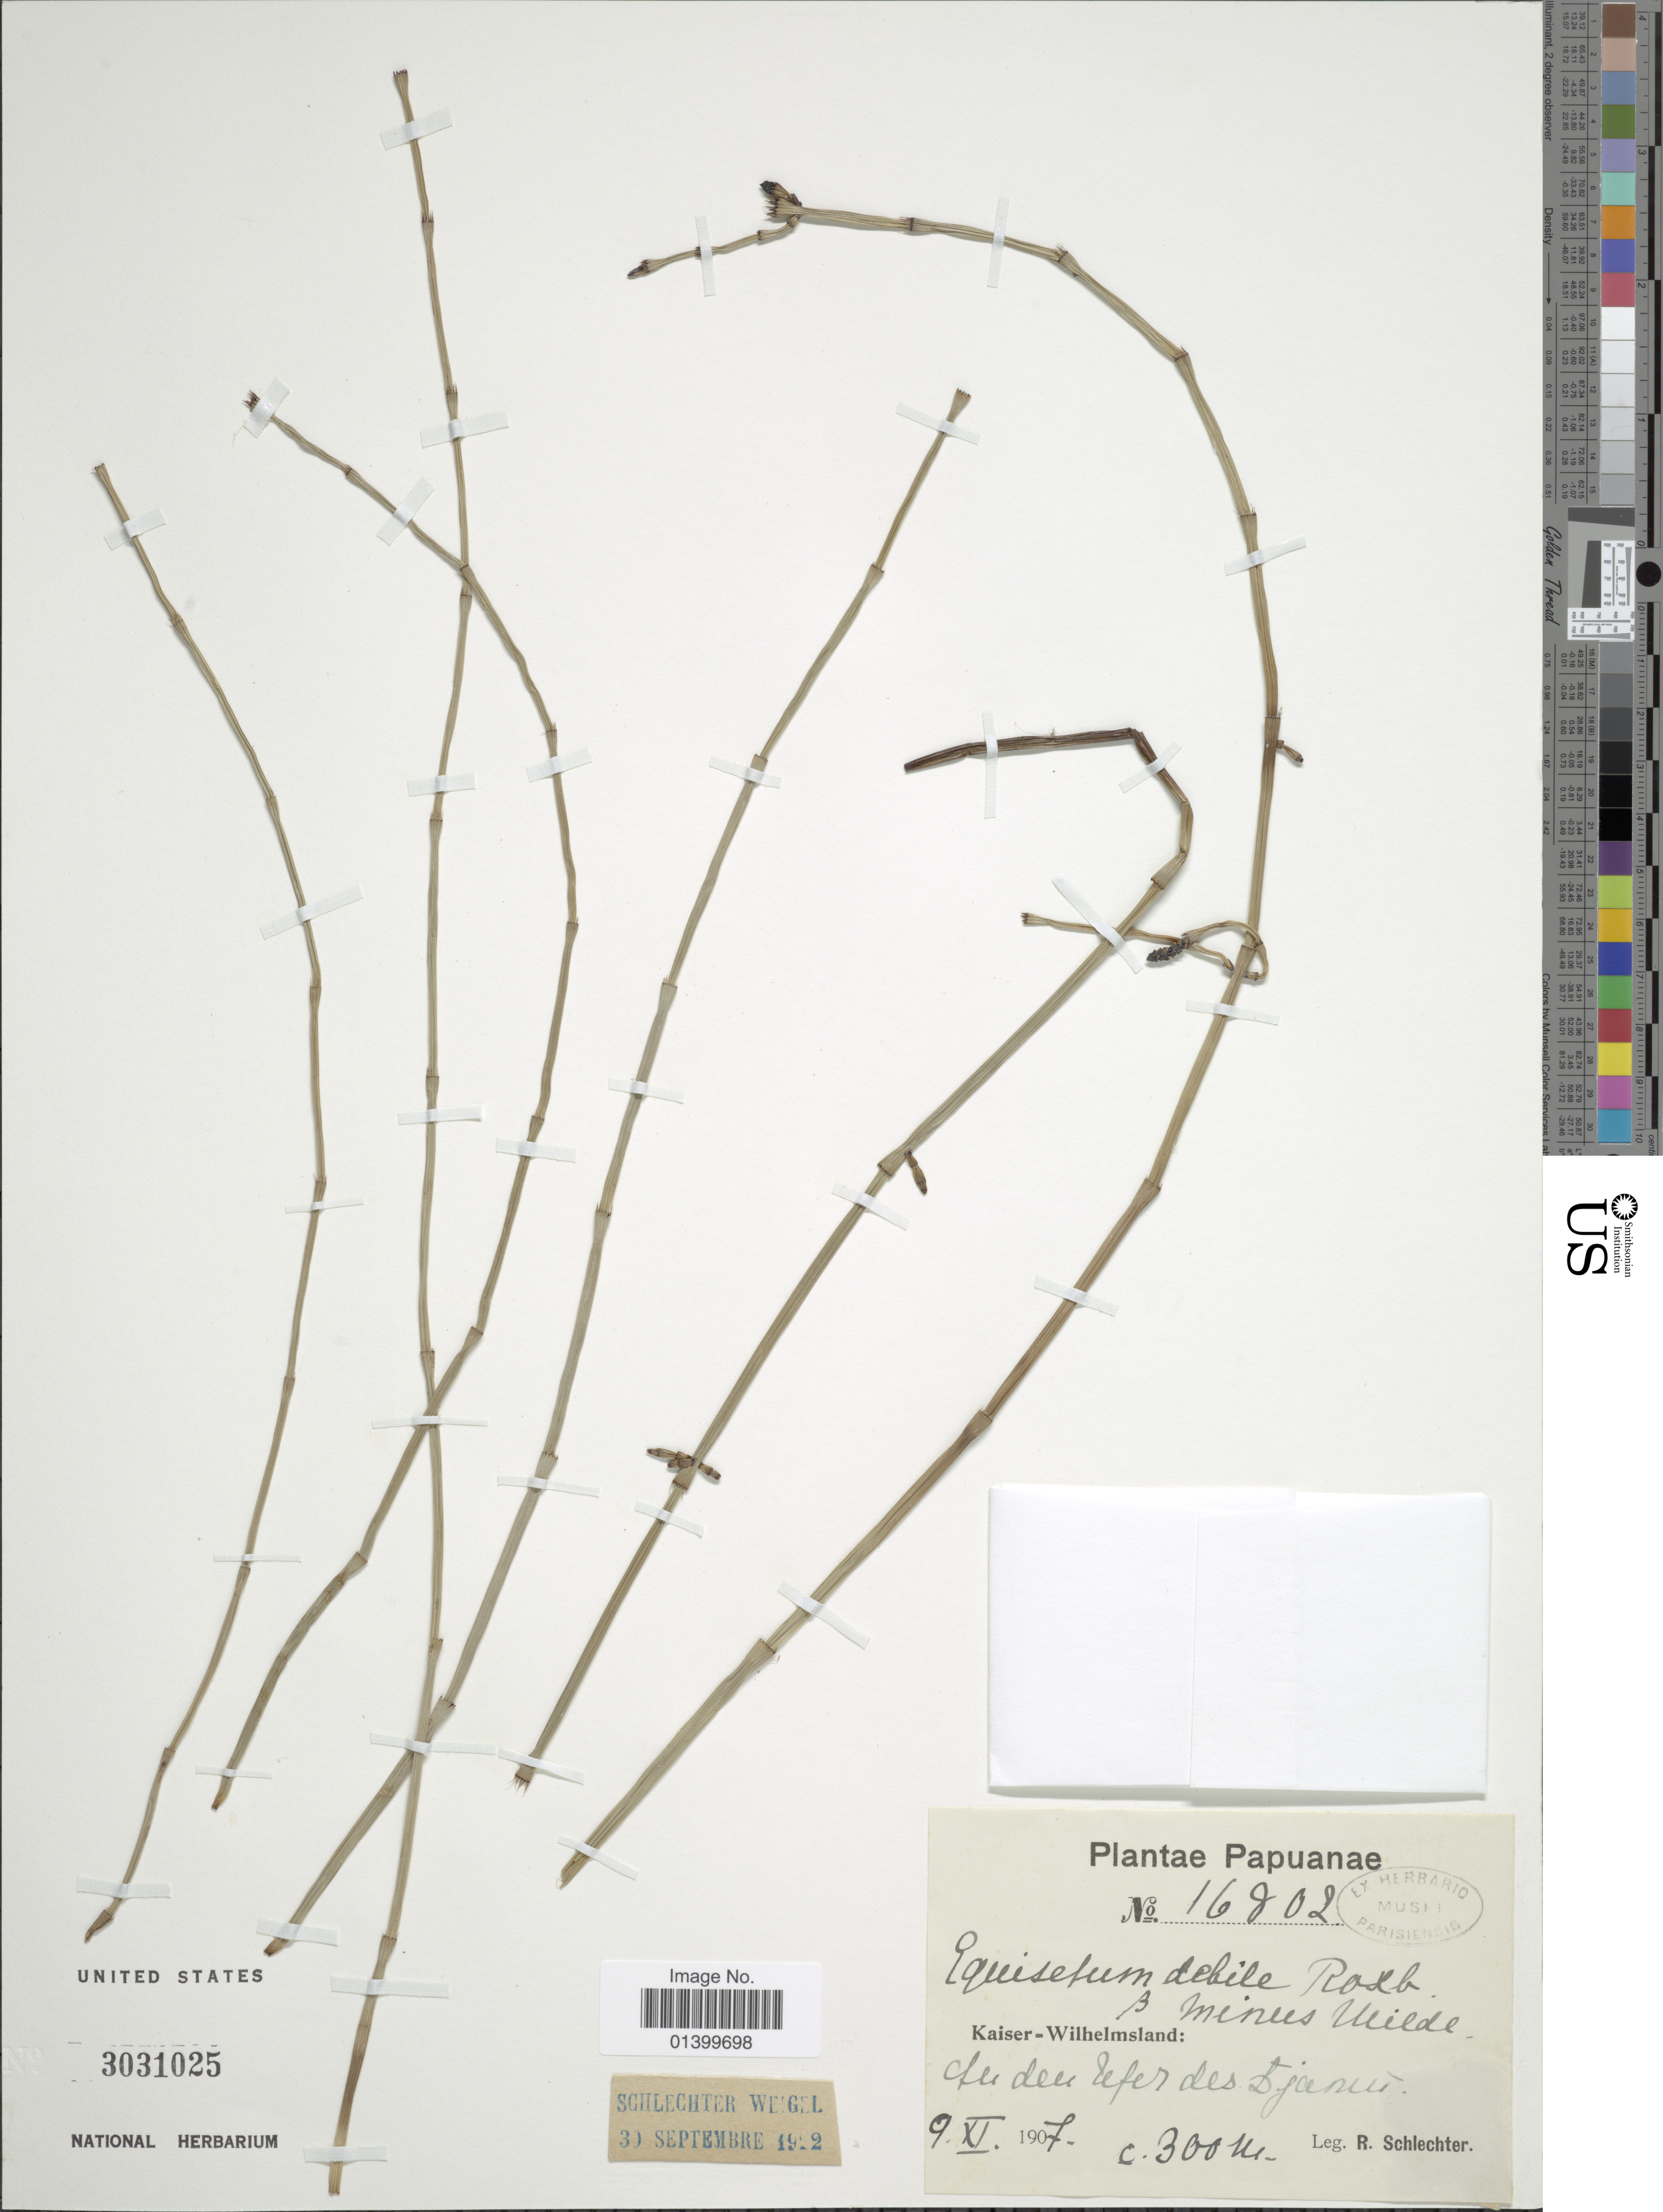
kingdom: Plantae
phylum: Tracheophyta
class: Polypodiopsida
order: Equisetales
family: Equisetaceae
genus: Equisetum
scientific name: Equisetum ramosissimum subsp. debile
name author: (Roxb. ex Vaucher) Hauke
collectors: F. R. R. Schlechter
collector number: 16802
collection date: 1907-11-09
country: Papua New Guinea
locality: Plantae Papuanae. Kaiser-Wilhelmsland: Auf den ufer des Djamu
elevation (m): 300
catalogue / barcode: US 3031025